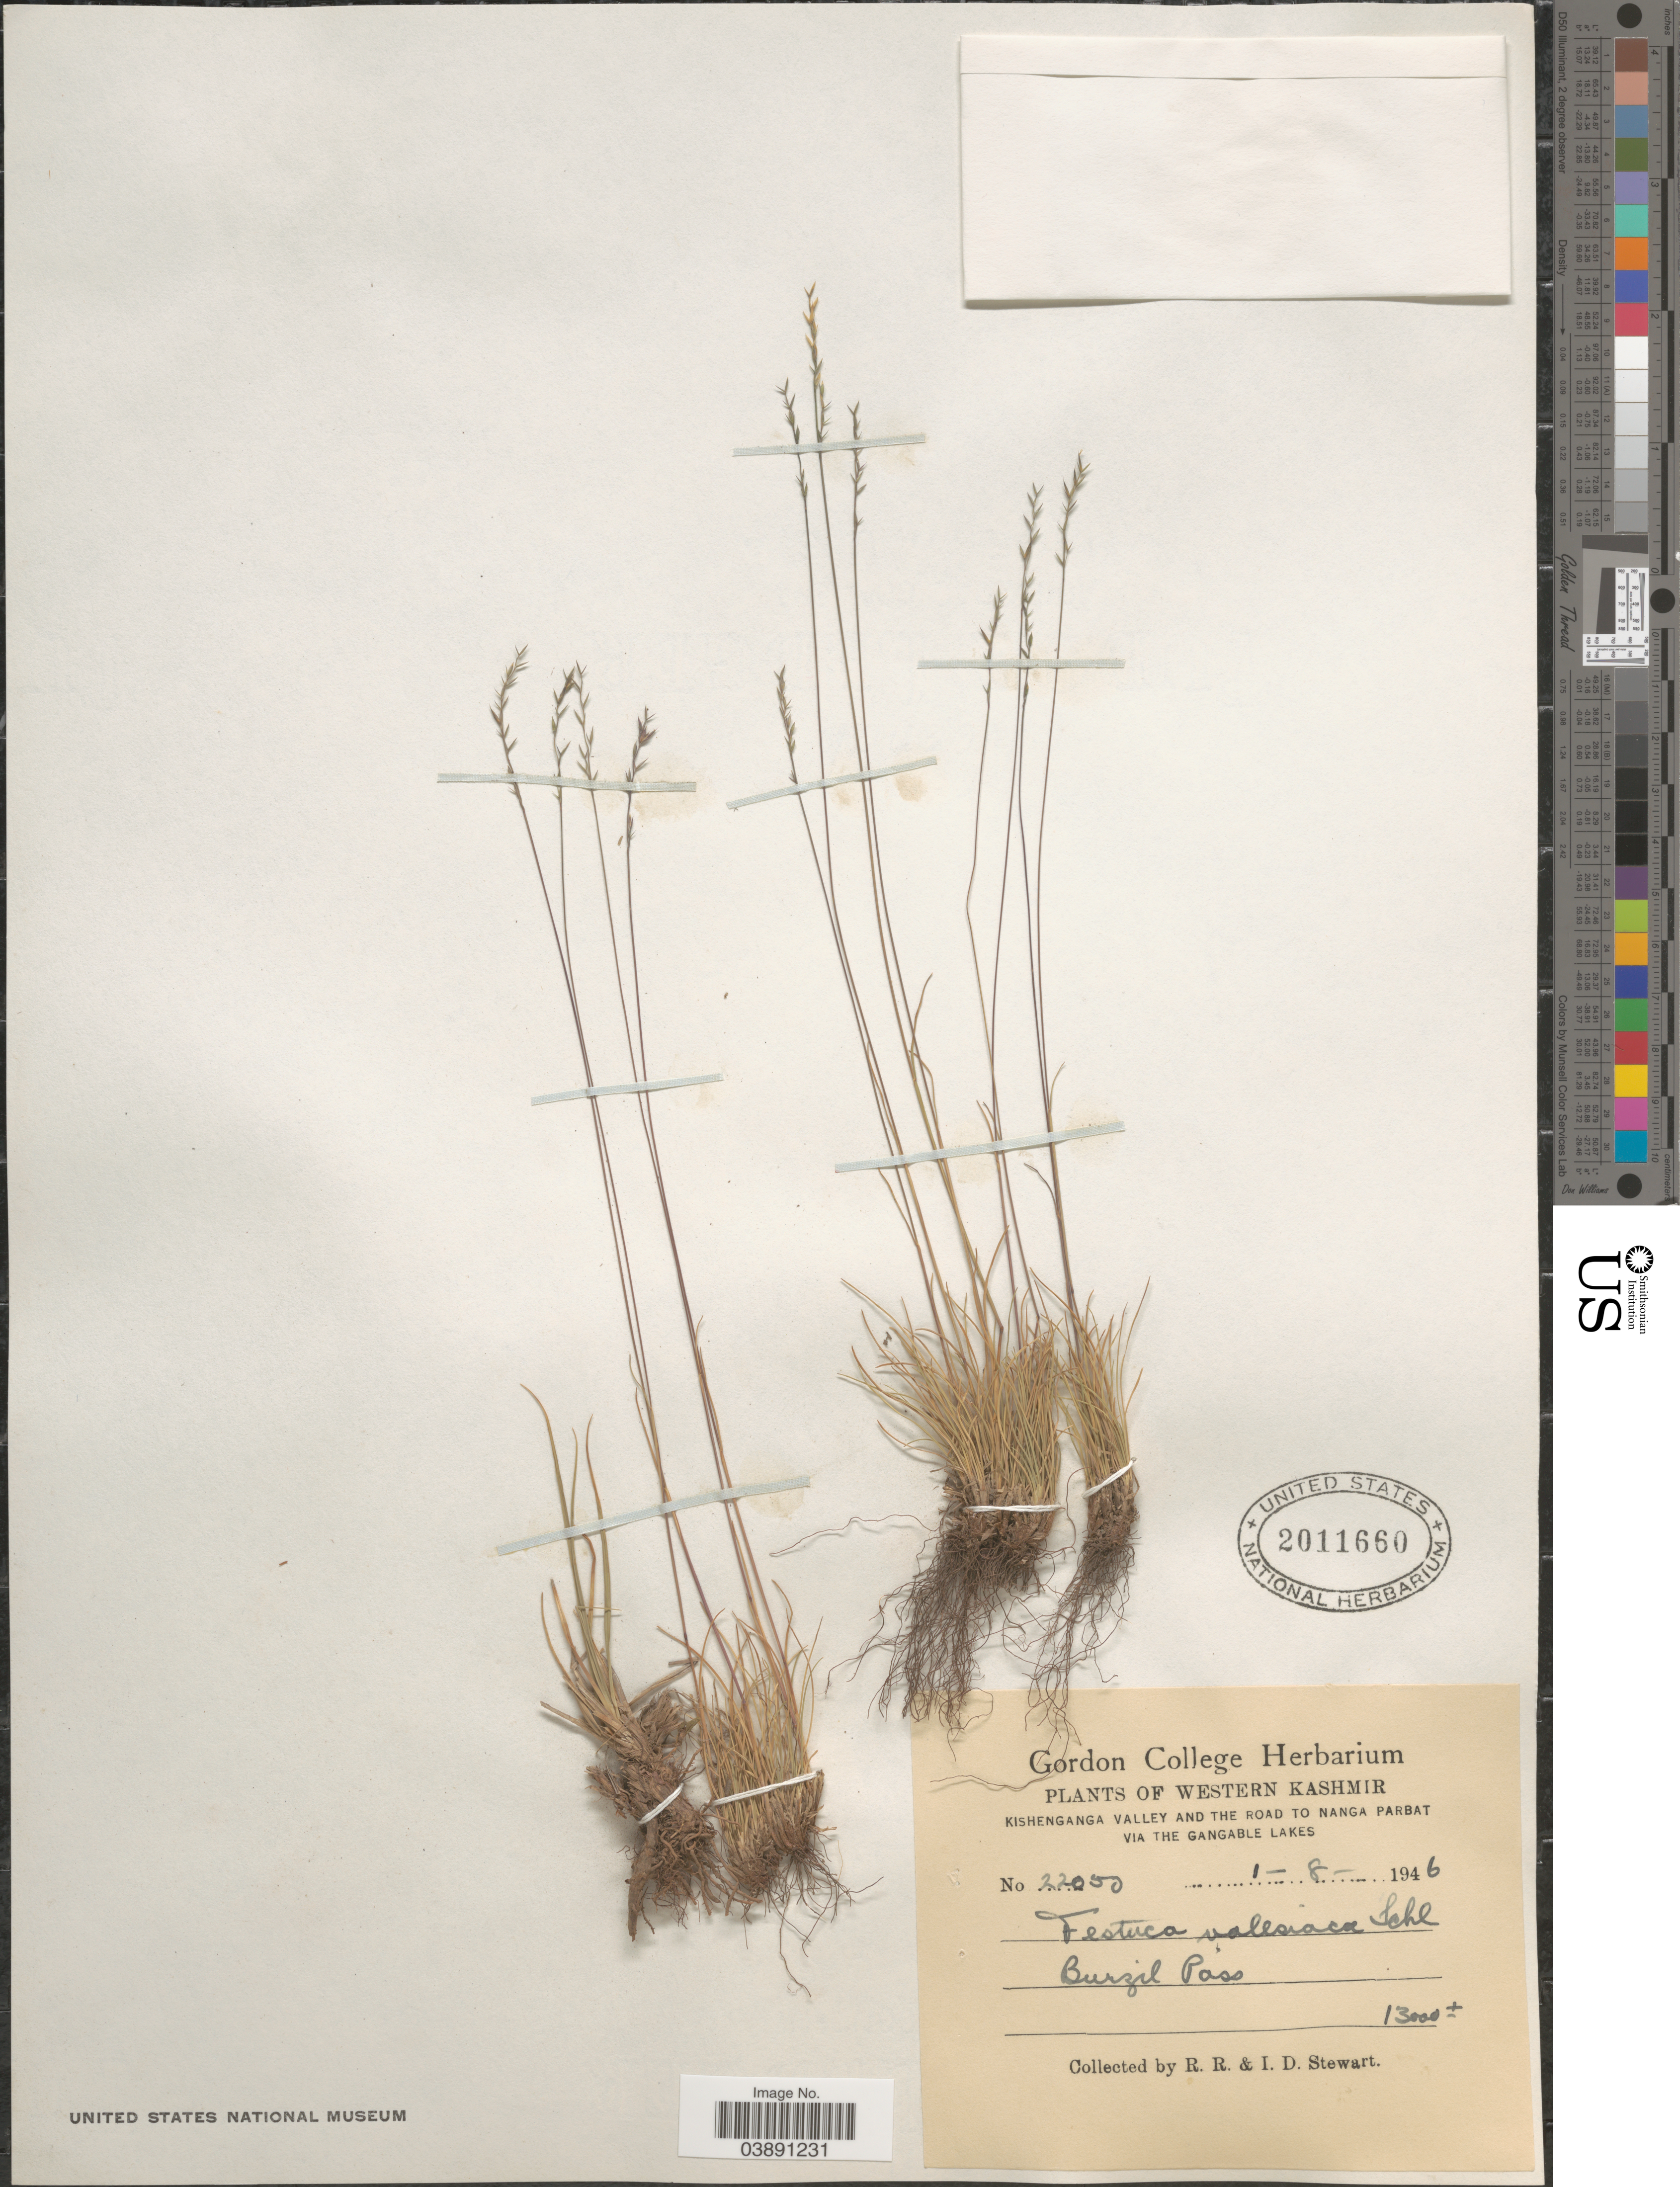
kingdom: Plantae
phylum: Tracheophyta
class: Liliopsida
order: Poales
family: Poaceae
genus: Festuca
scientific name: Festuca valesiaca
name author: Schleich. ex Gaudin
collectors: R. Stewart & I. Stewart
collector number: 22050*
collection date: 1946-08-01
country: India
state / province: Jammu and Kashmir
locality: Western Kashmir. Kishenganga valley and the road to Nanga Parbat via the Gangable Lakes. Burzil Pass.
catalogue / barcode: US 2011660